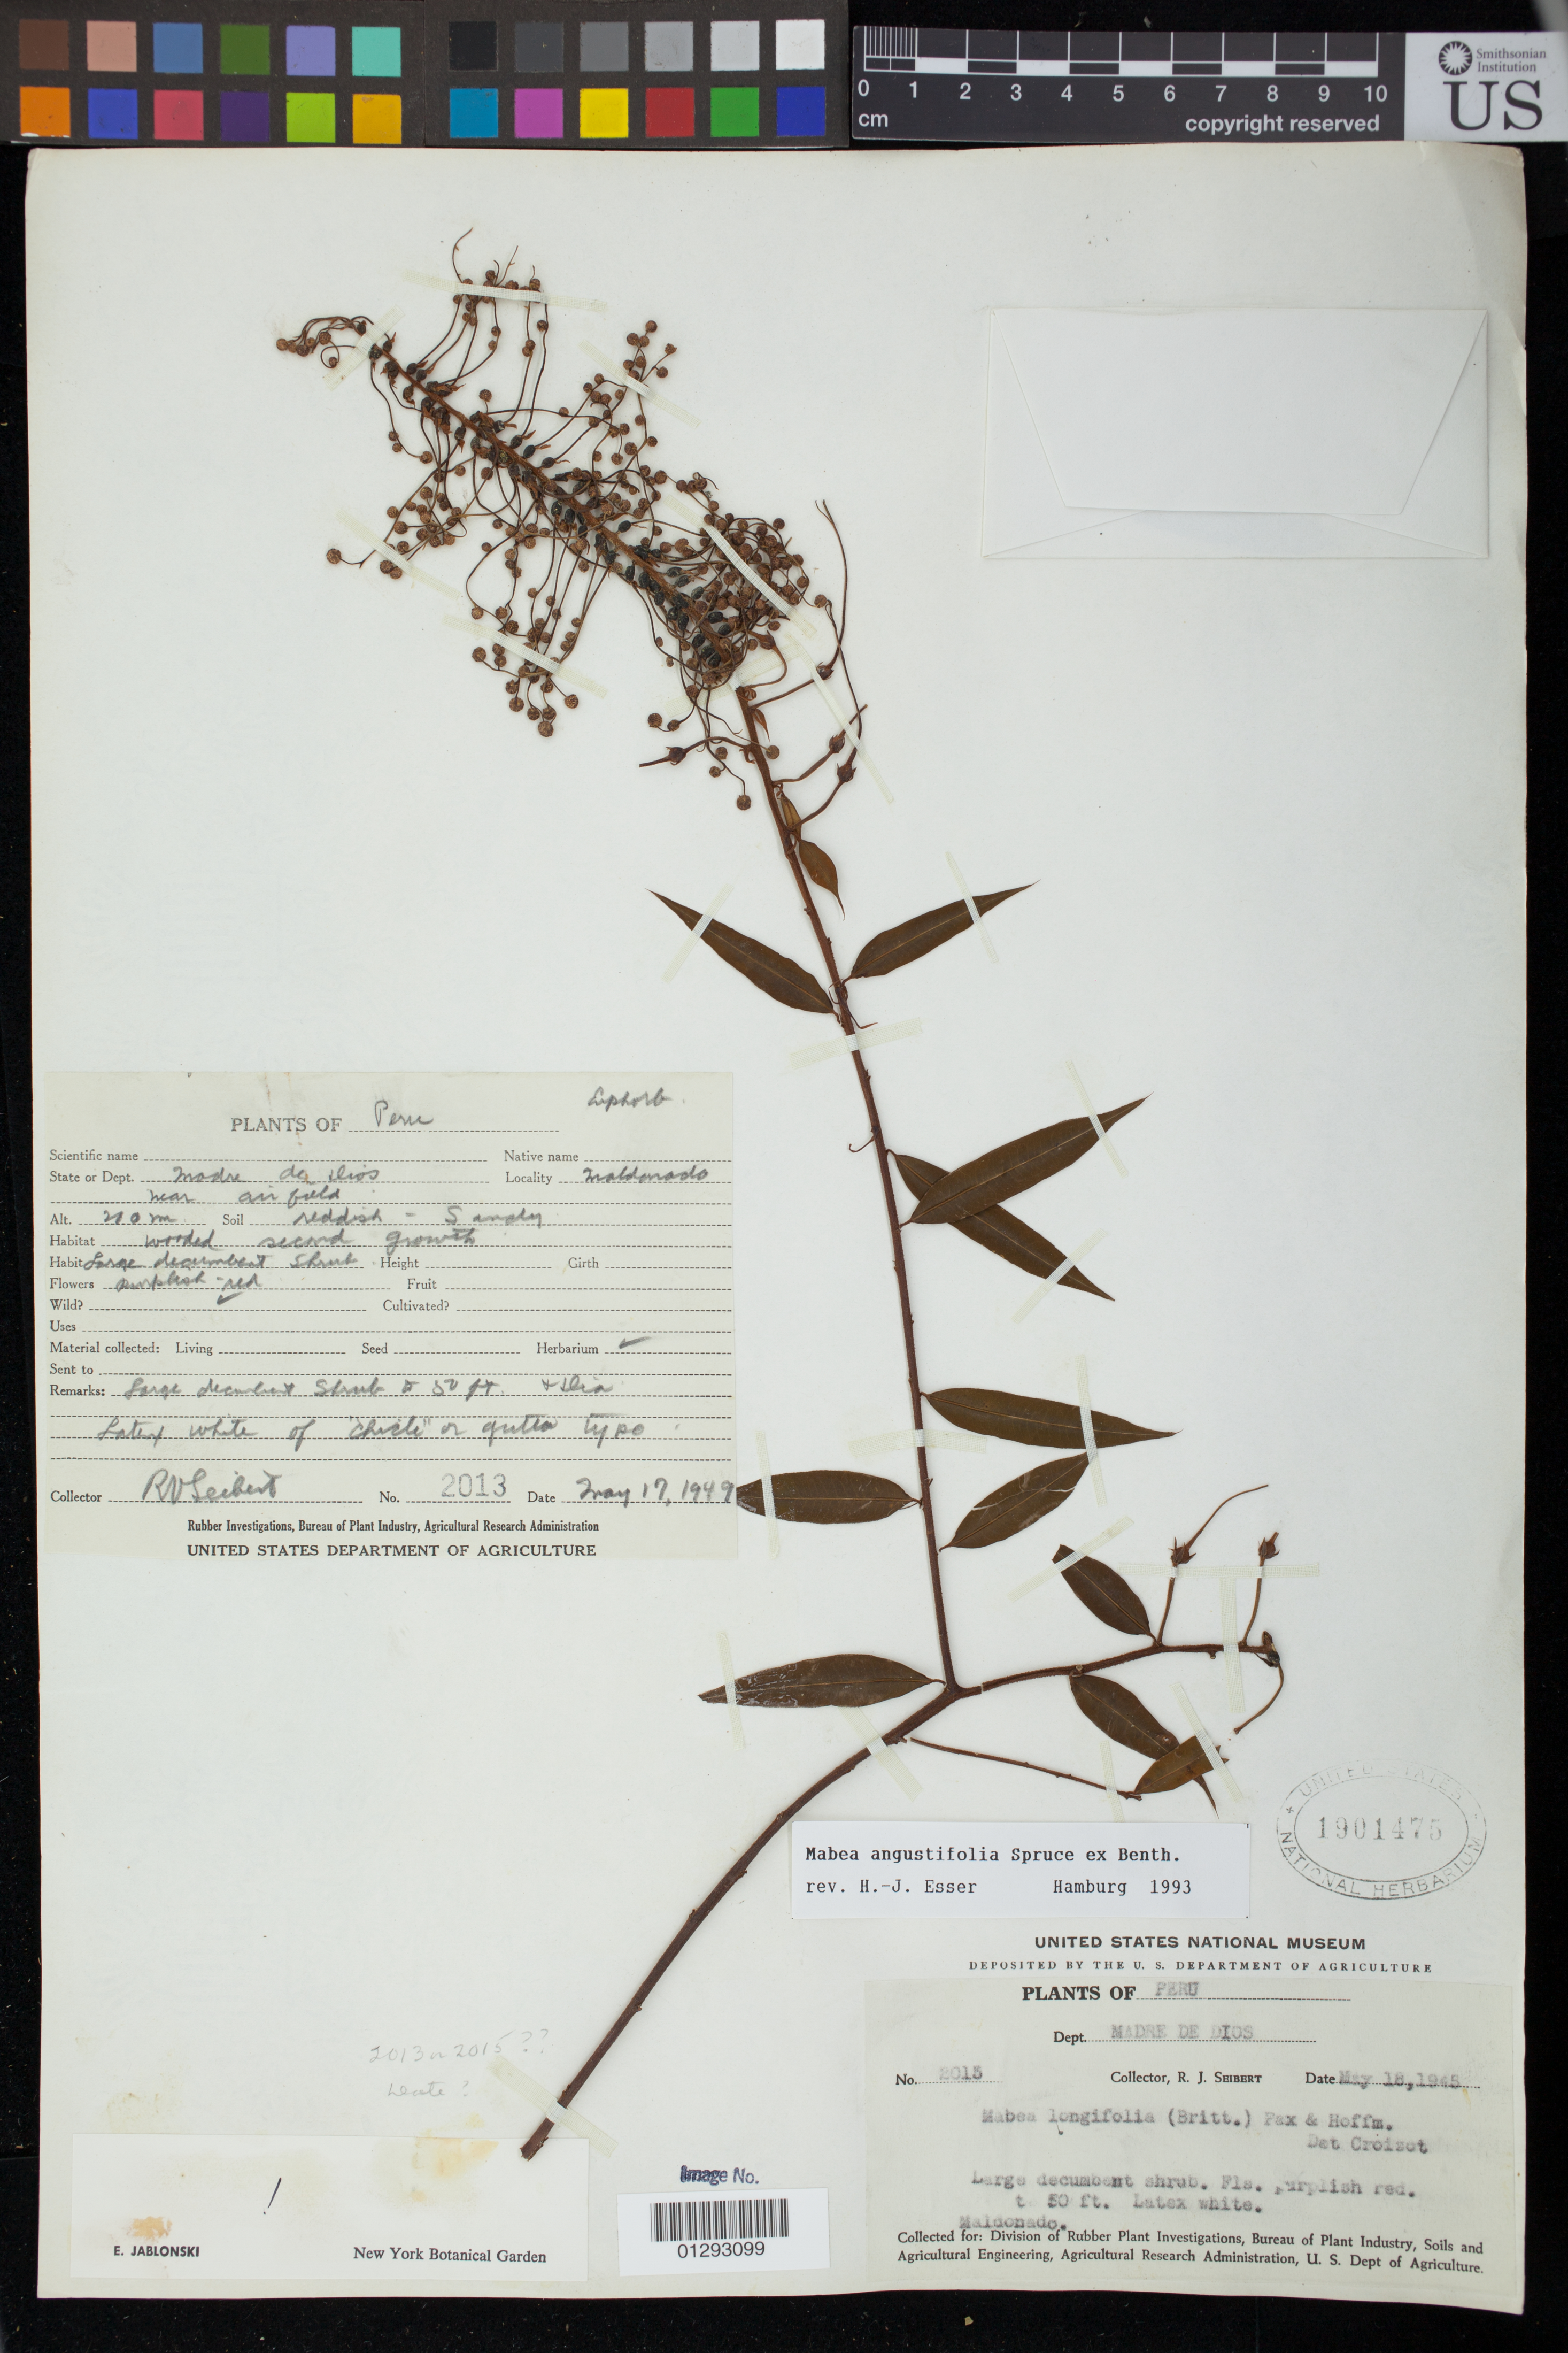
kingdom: Plantae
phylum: Tracheophyta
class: Magnoliopsida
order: Malpighiales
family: Euphorbiaceae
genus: Mabea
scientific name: Mabea angustifolia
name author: Spruce ex Benth.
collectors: R. J. Seibert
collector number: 2013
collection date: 1949-05-17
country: Peru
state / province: Madre de Dios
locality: Maldonado, near air field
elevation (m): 210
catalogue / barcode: US 1901475